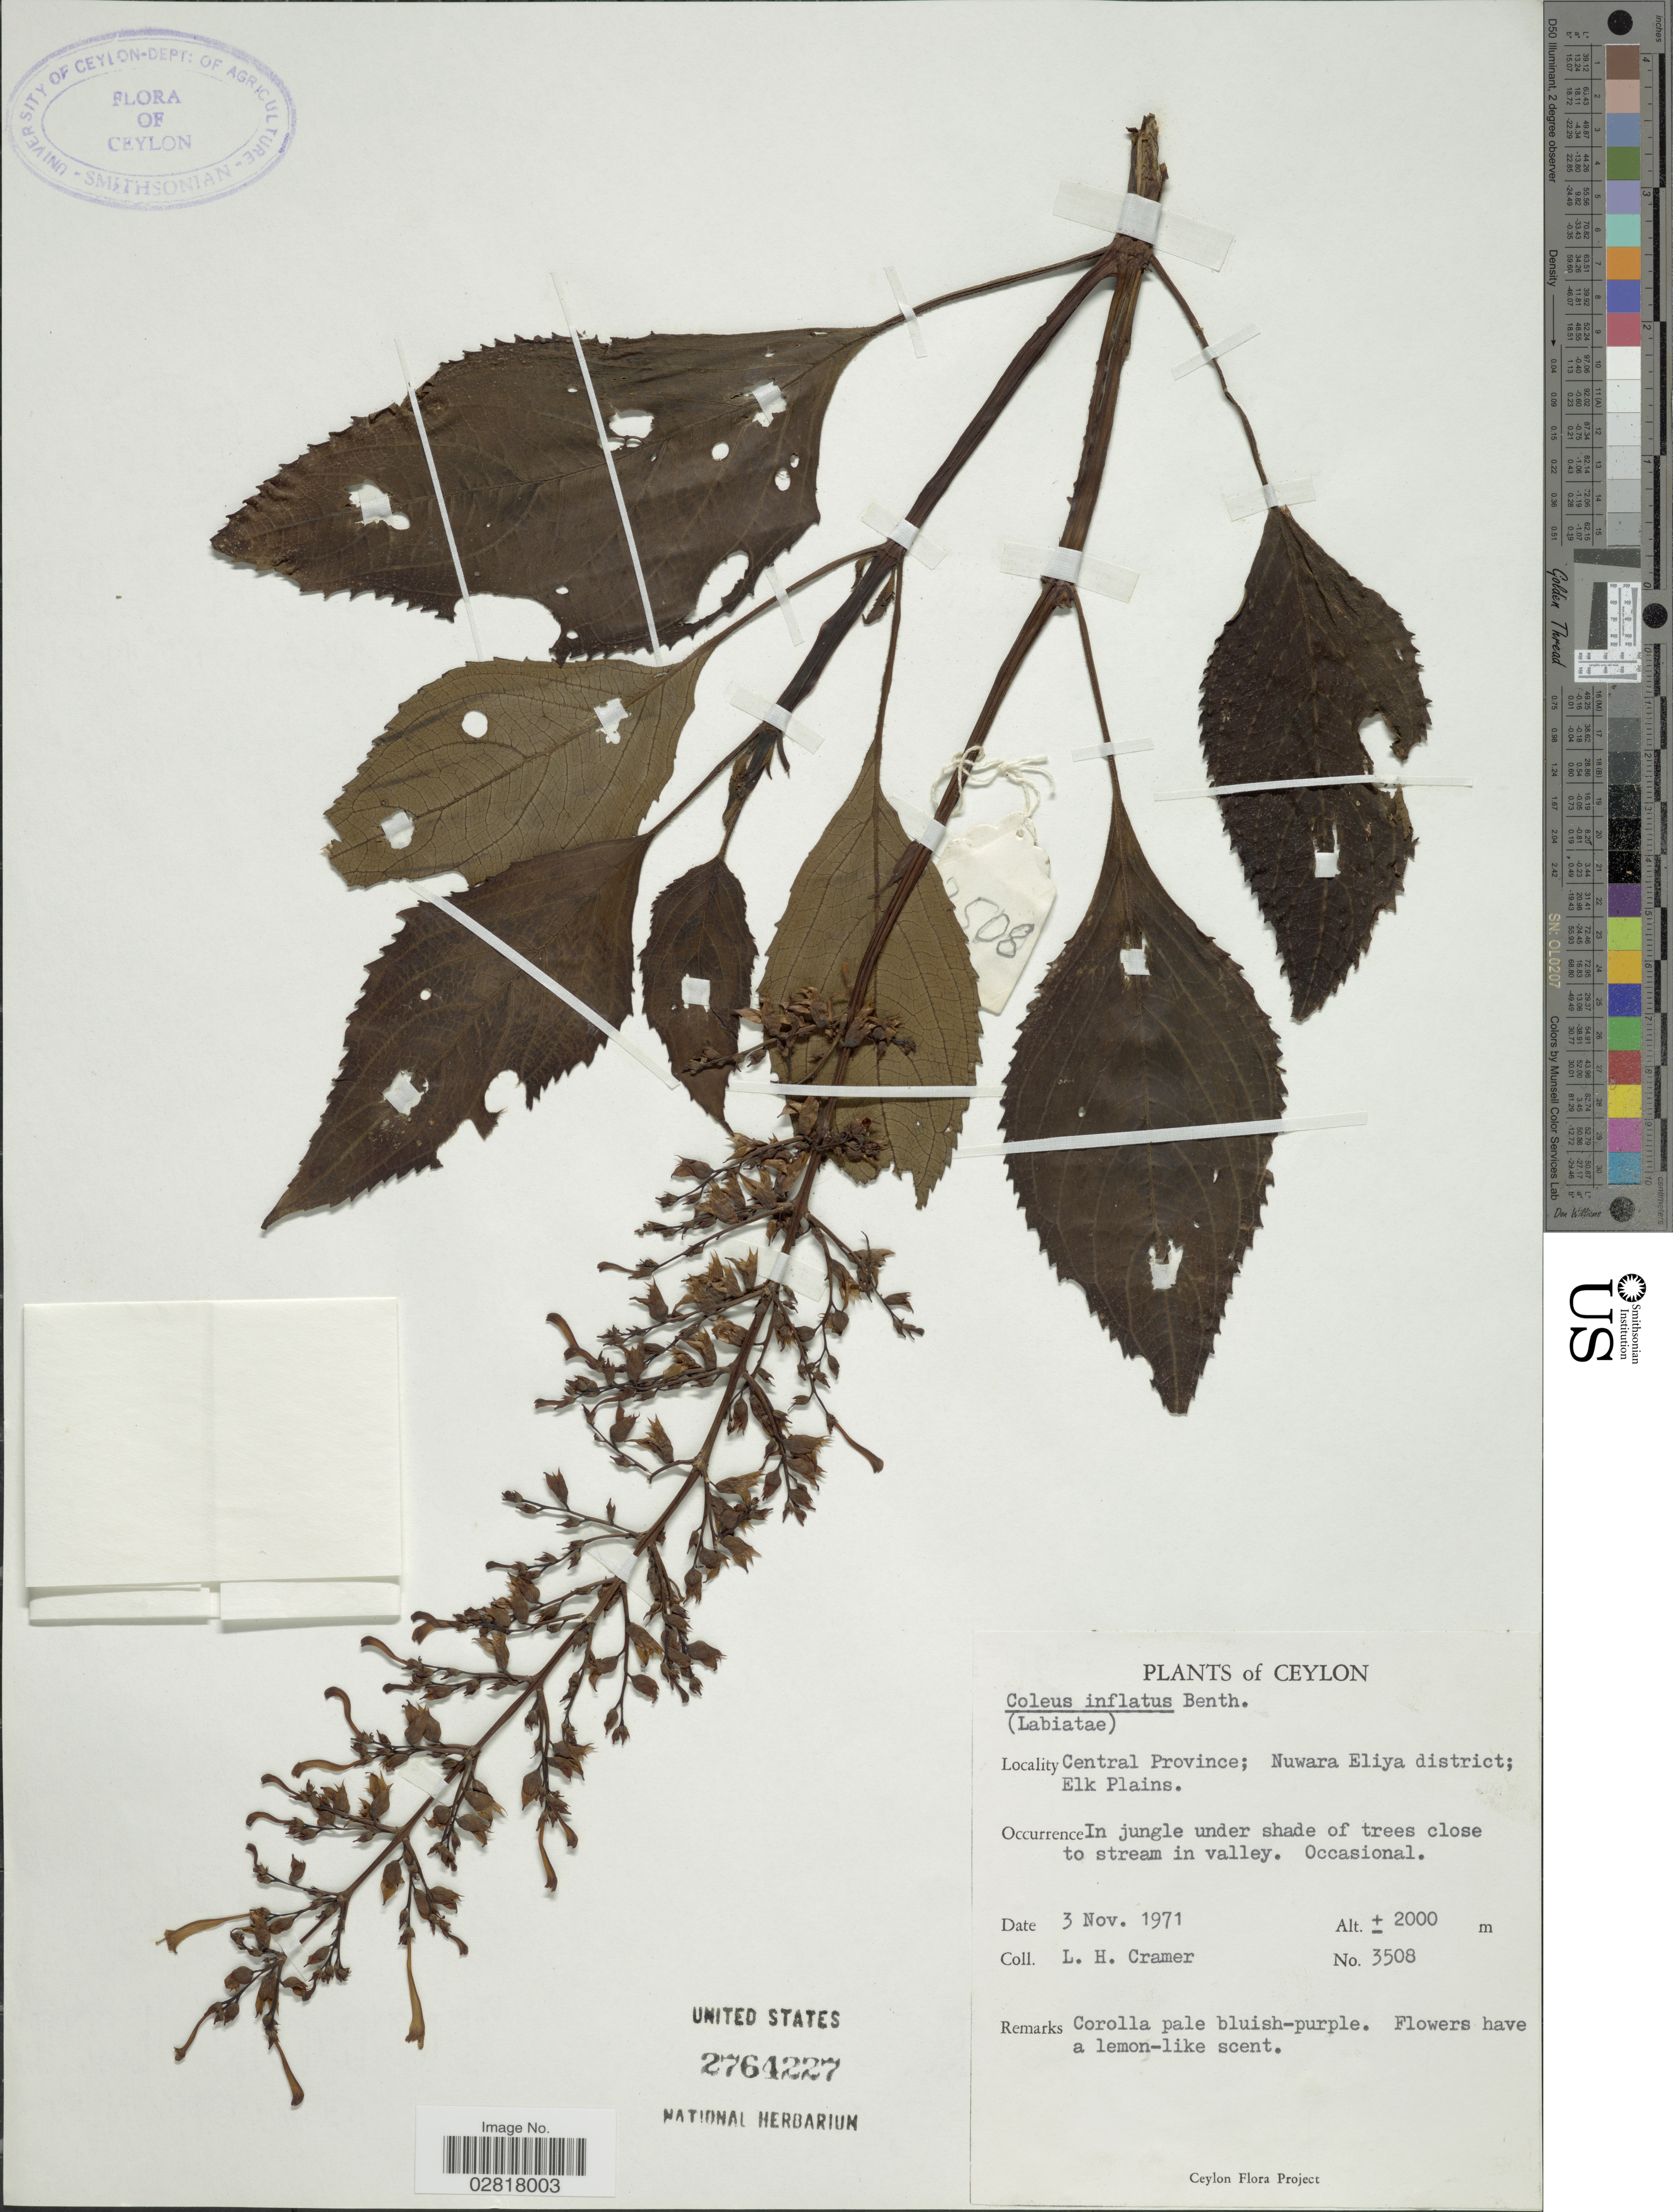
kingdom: Plantae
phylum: Tracheophyta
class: Magnoliopsida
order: Lamiales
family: Lamiaceae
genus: Plectranthus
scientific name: Plectranthus inflatus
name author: (Benth.) R.H. Willemse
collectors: L. H. Cramer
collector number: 3508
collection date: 1971-11-03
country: Sri Lanka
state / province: Central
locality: Ceylon, Nuwara Eliya district; Elk Plains.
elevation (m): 2000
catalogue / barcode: US 2764227